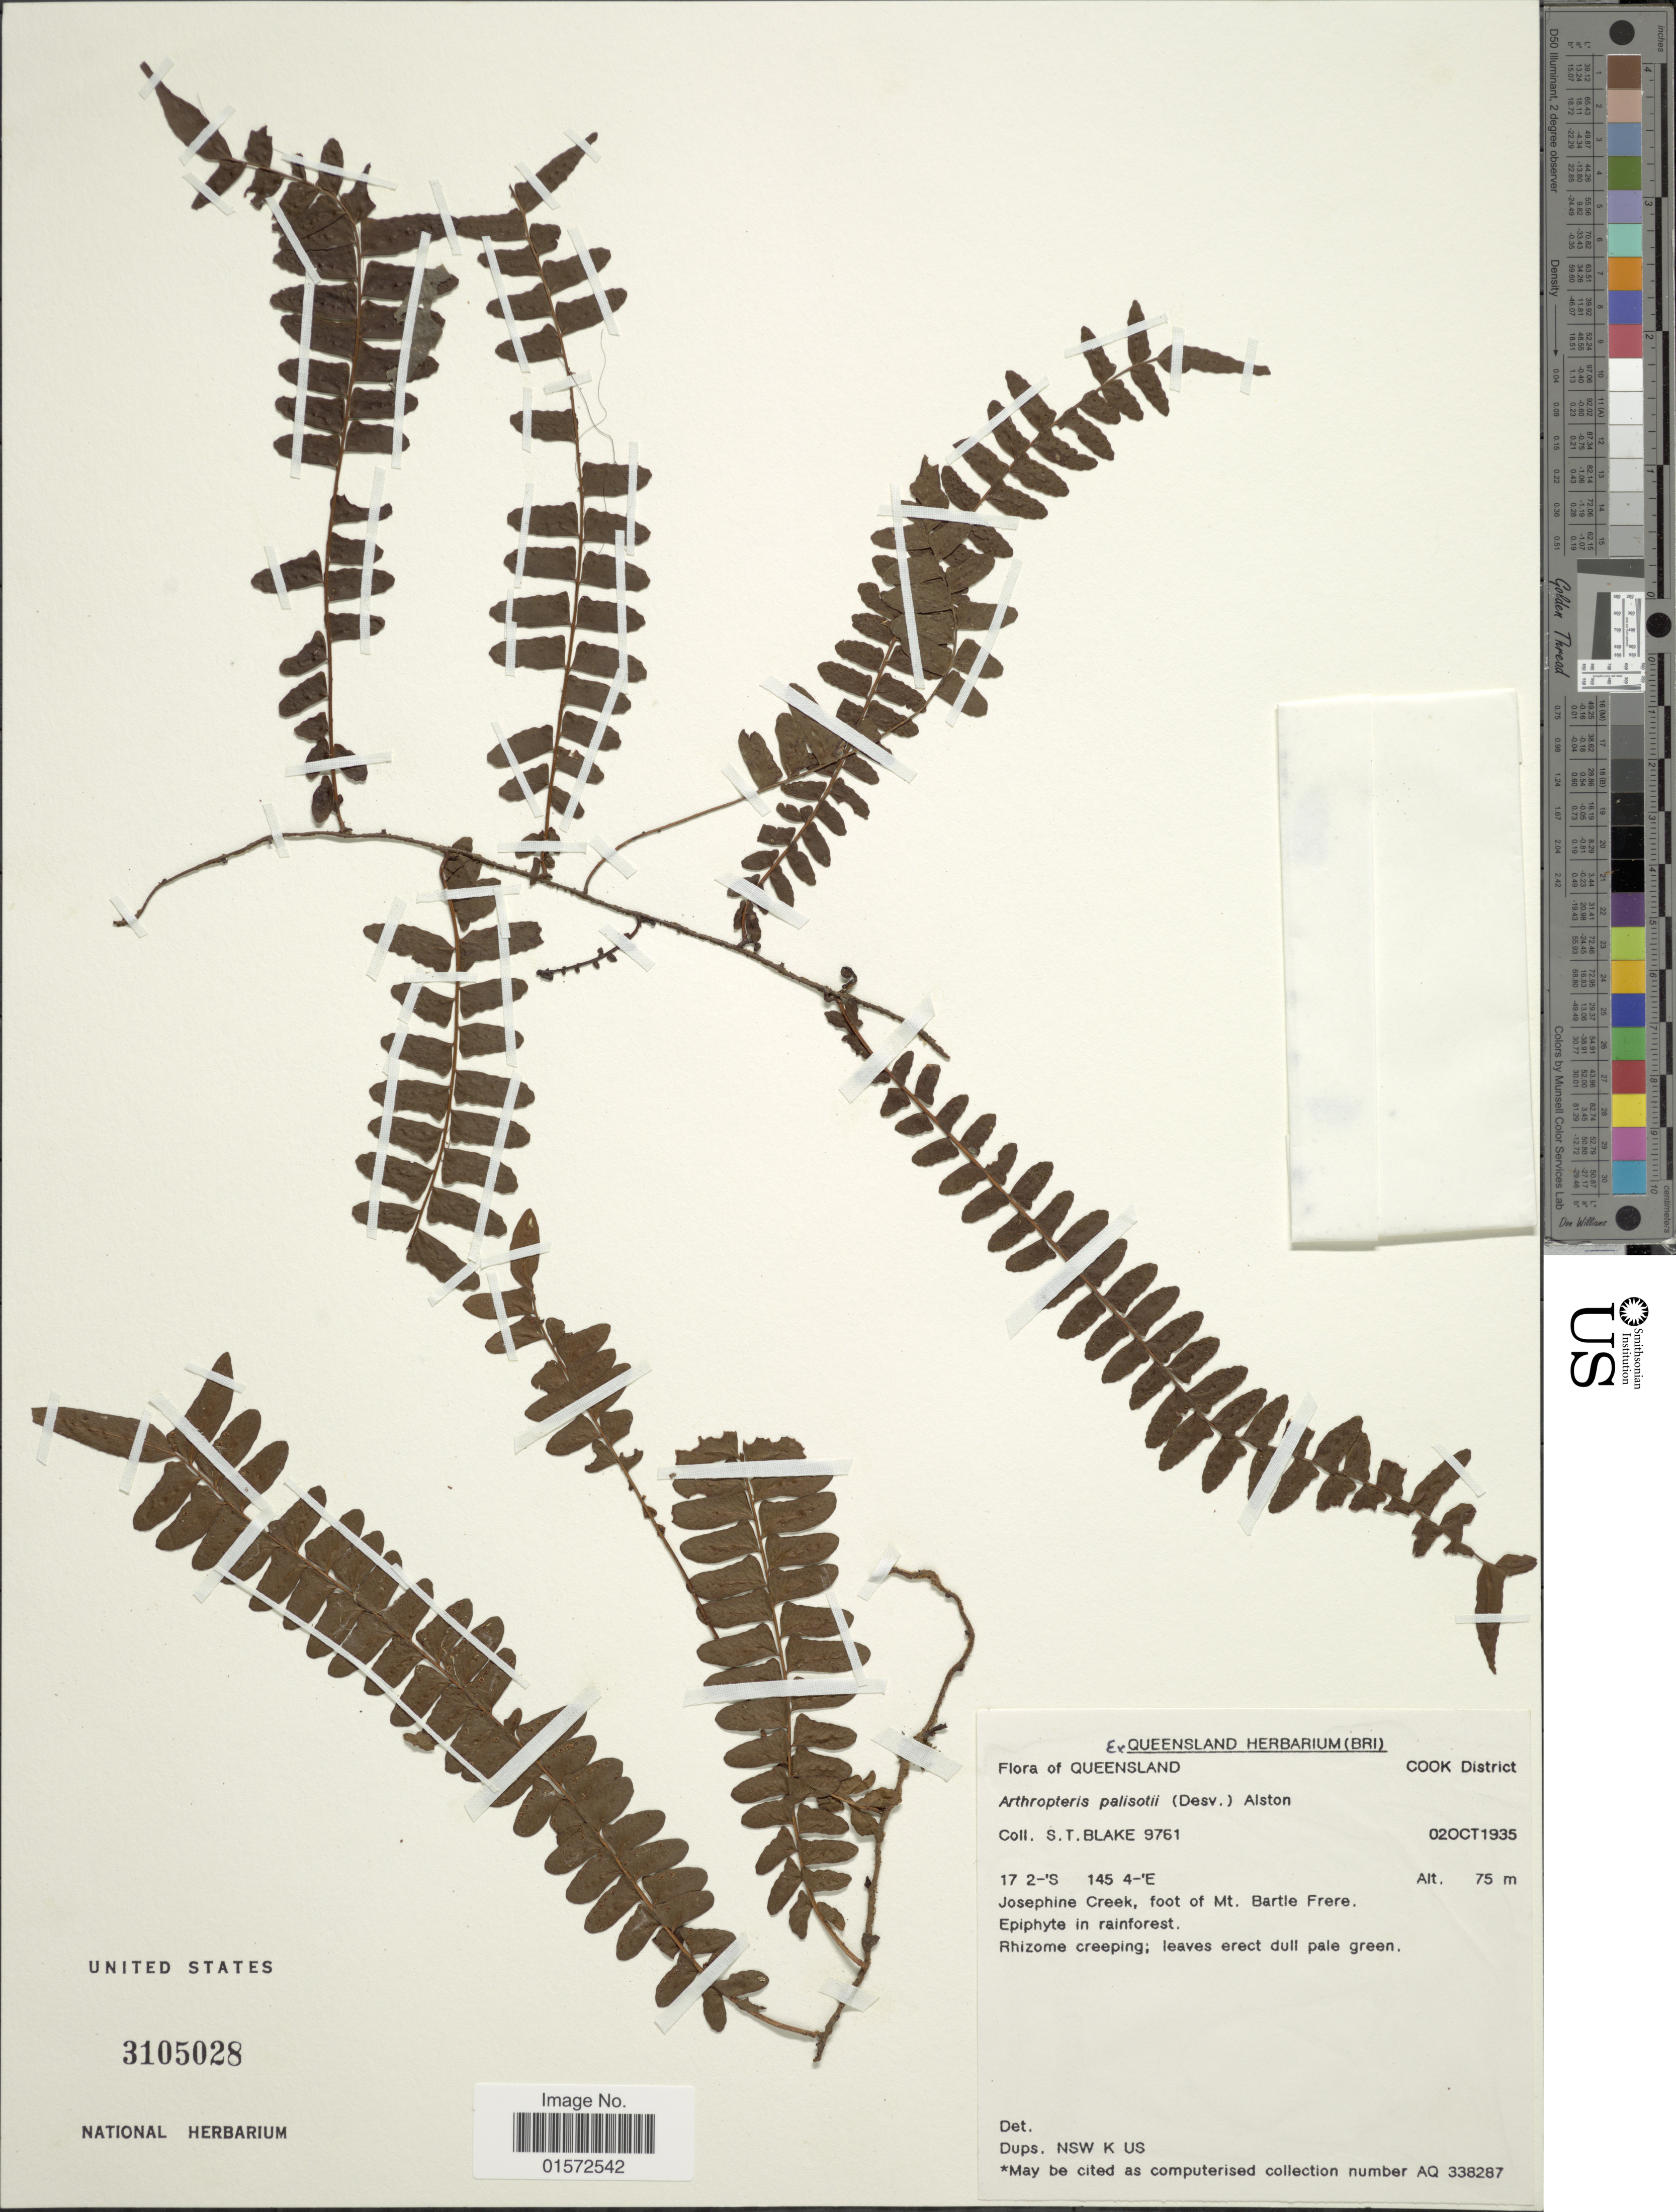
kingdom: Plantae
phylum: Tracheophyta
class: Polypodiopsida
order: Polypodiales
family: Tectariaceae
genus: Arthropteris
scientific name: Arthropteris palisotii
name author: (Desv.) Alston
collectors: S. T. Blake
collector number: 9761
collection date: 1935-10-02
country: Australia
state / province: Queensland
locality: Queensland, cook district, jospehine Creek, foot of Mt. Bartle Frere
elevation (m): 75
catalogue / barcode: US 3105028